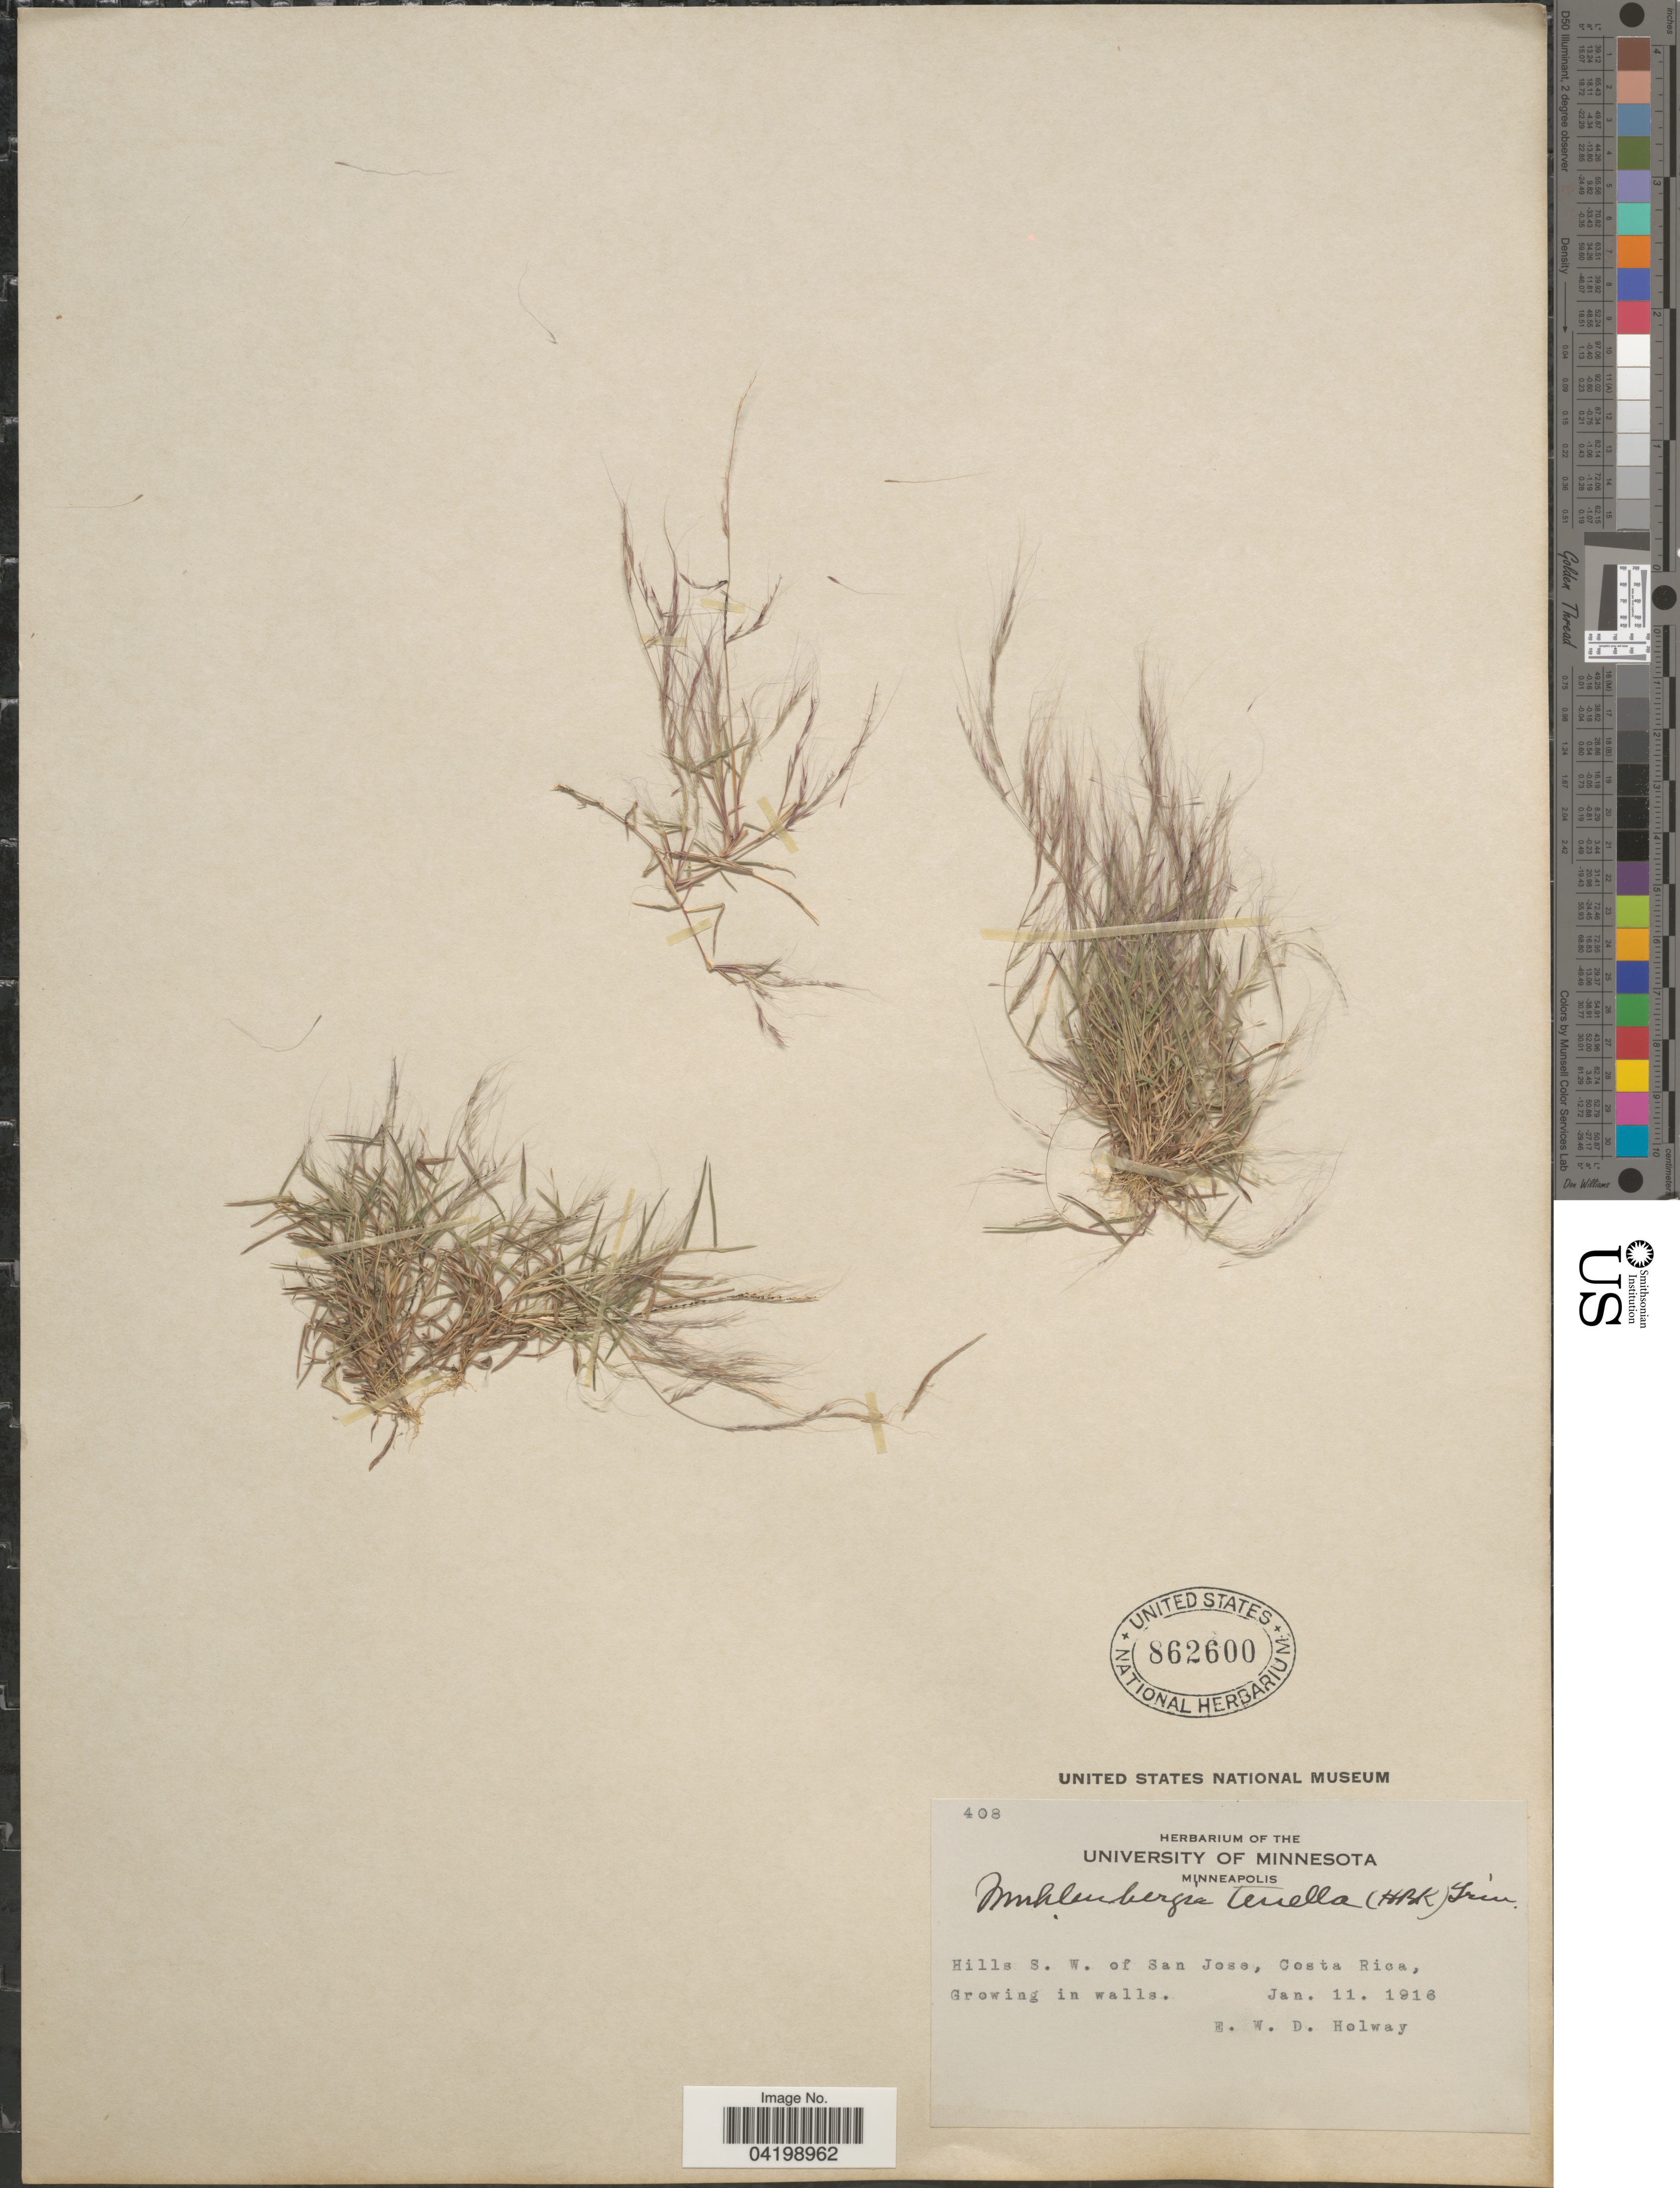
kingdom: Plantae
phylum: Tracheophyta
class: Liliopsida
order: Poales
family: Poaceae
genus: Muhlenbergia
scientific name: Muhlenbergia tenella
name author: (Kunth) Trin.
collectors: E. W. D. Holway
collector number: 408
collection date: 1916-01-11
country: Costa Rica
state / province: San José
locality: Hills S. W. of San Jose.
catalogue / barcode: US 862600